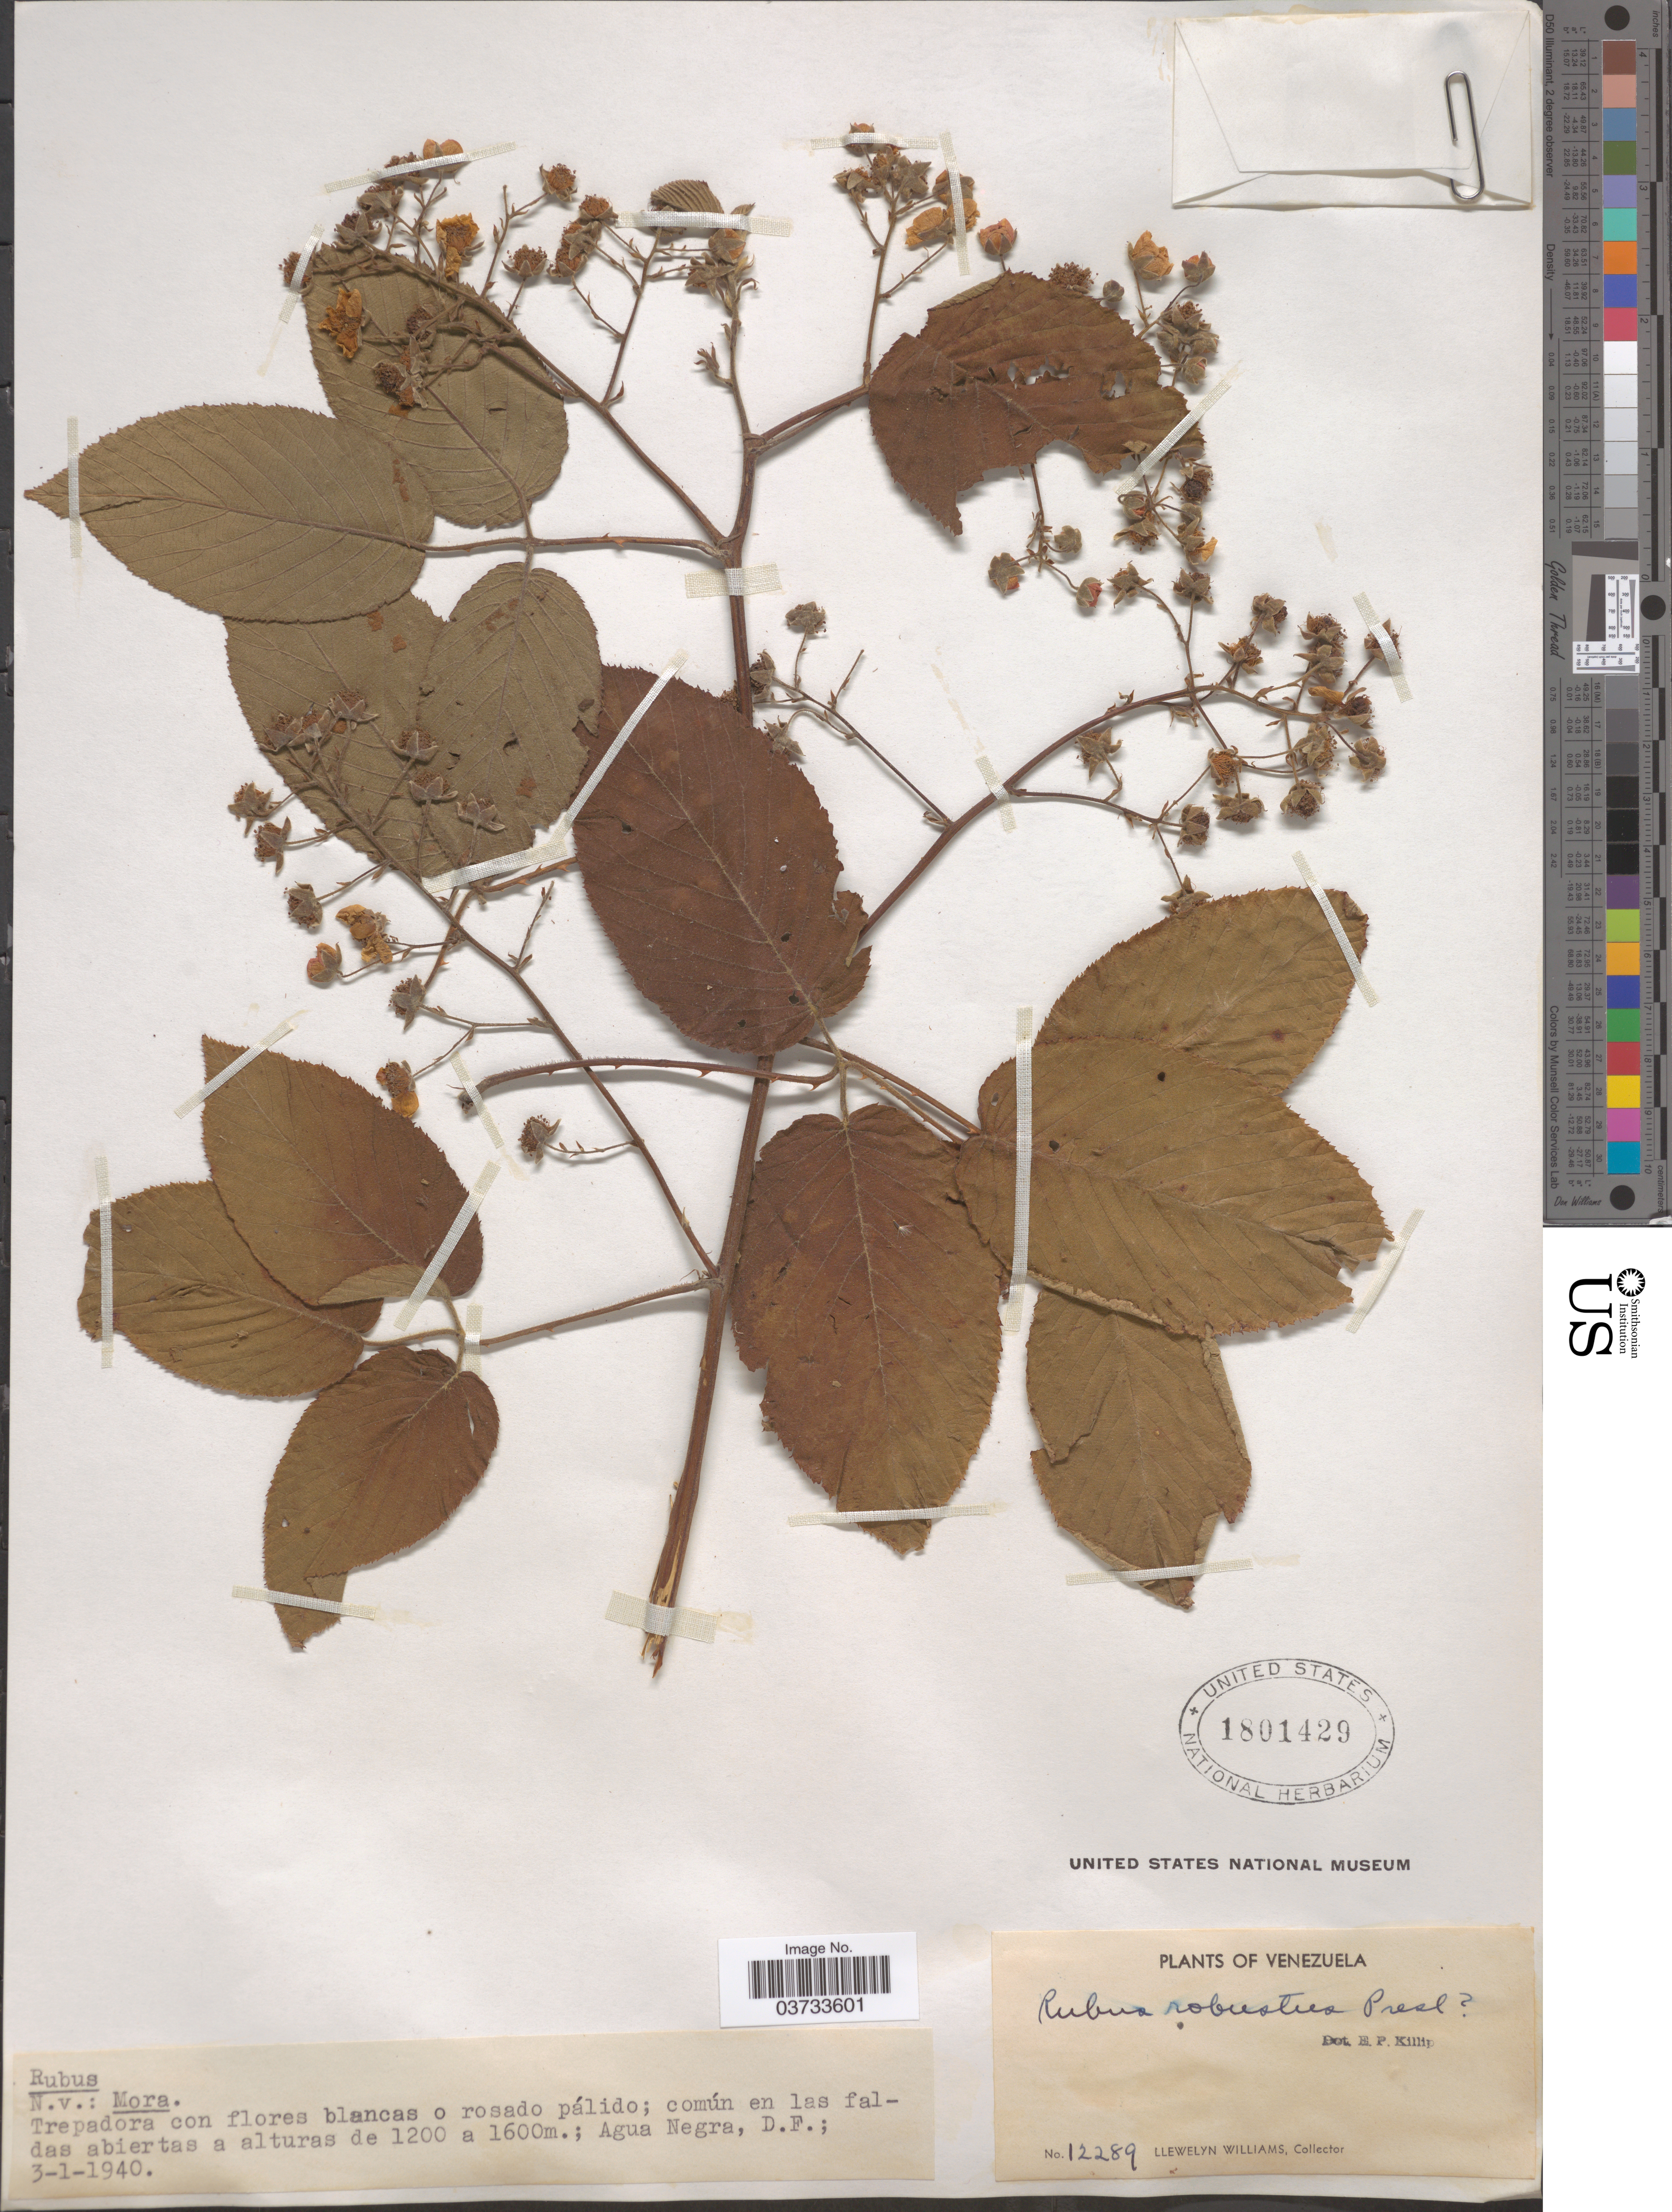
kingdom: Plantae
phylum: Tracheophyta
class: Magnoliopsida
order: Rosales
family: Rosaceae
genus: Rubus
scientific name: Rubus robustus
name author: C. Presl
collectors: Ll. Williams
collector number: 12289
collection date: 1940-01-03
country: Venezuela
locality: Agua Negra, D.F.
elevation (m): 1200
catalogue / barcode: US 1801429